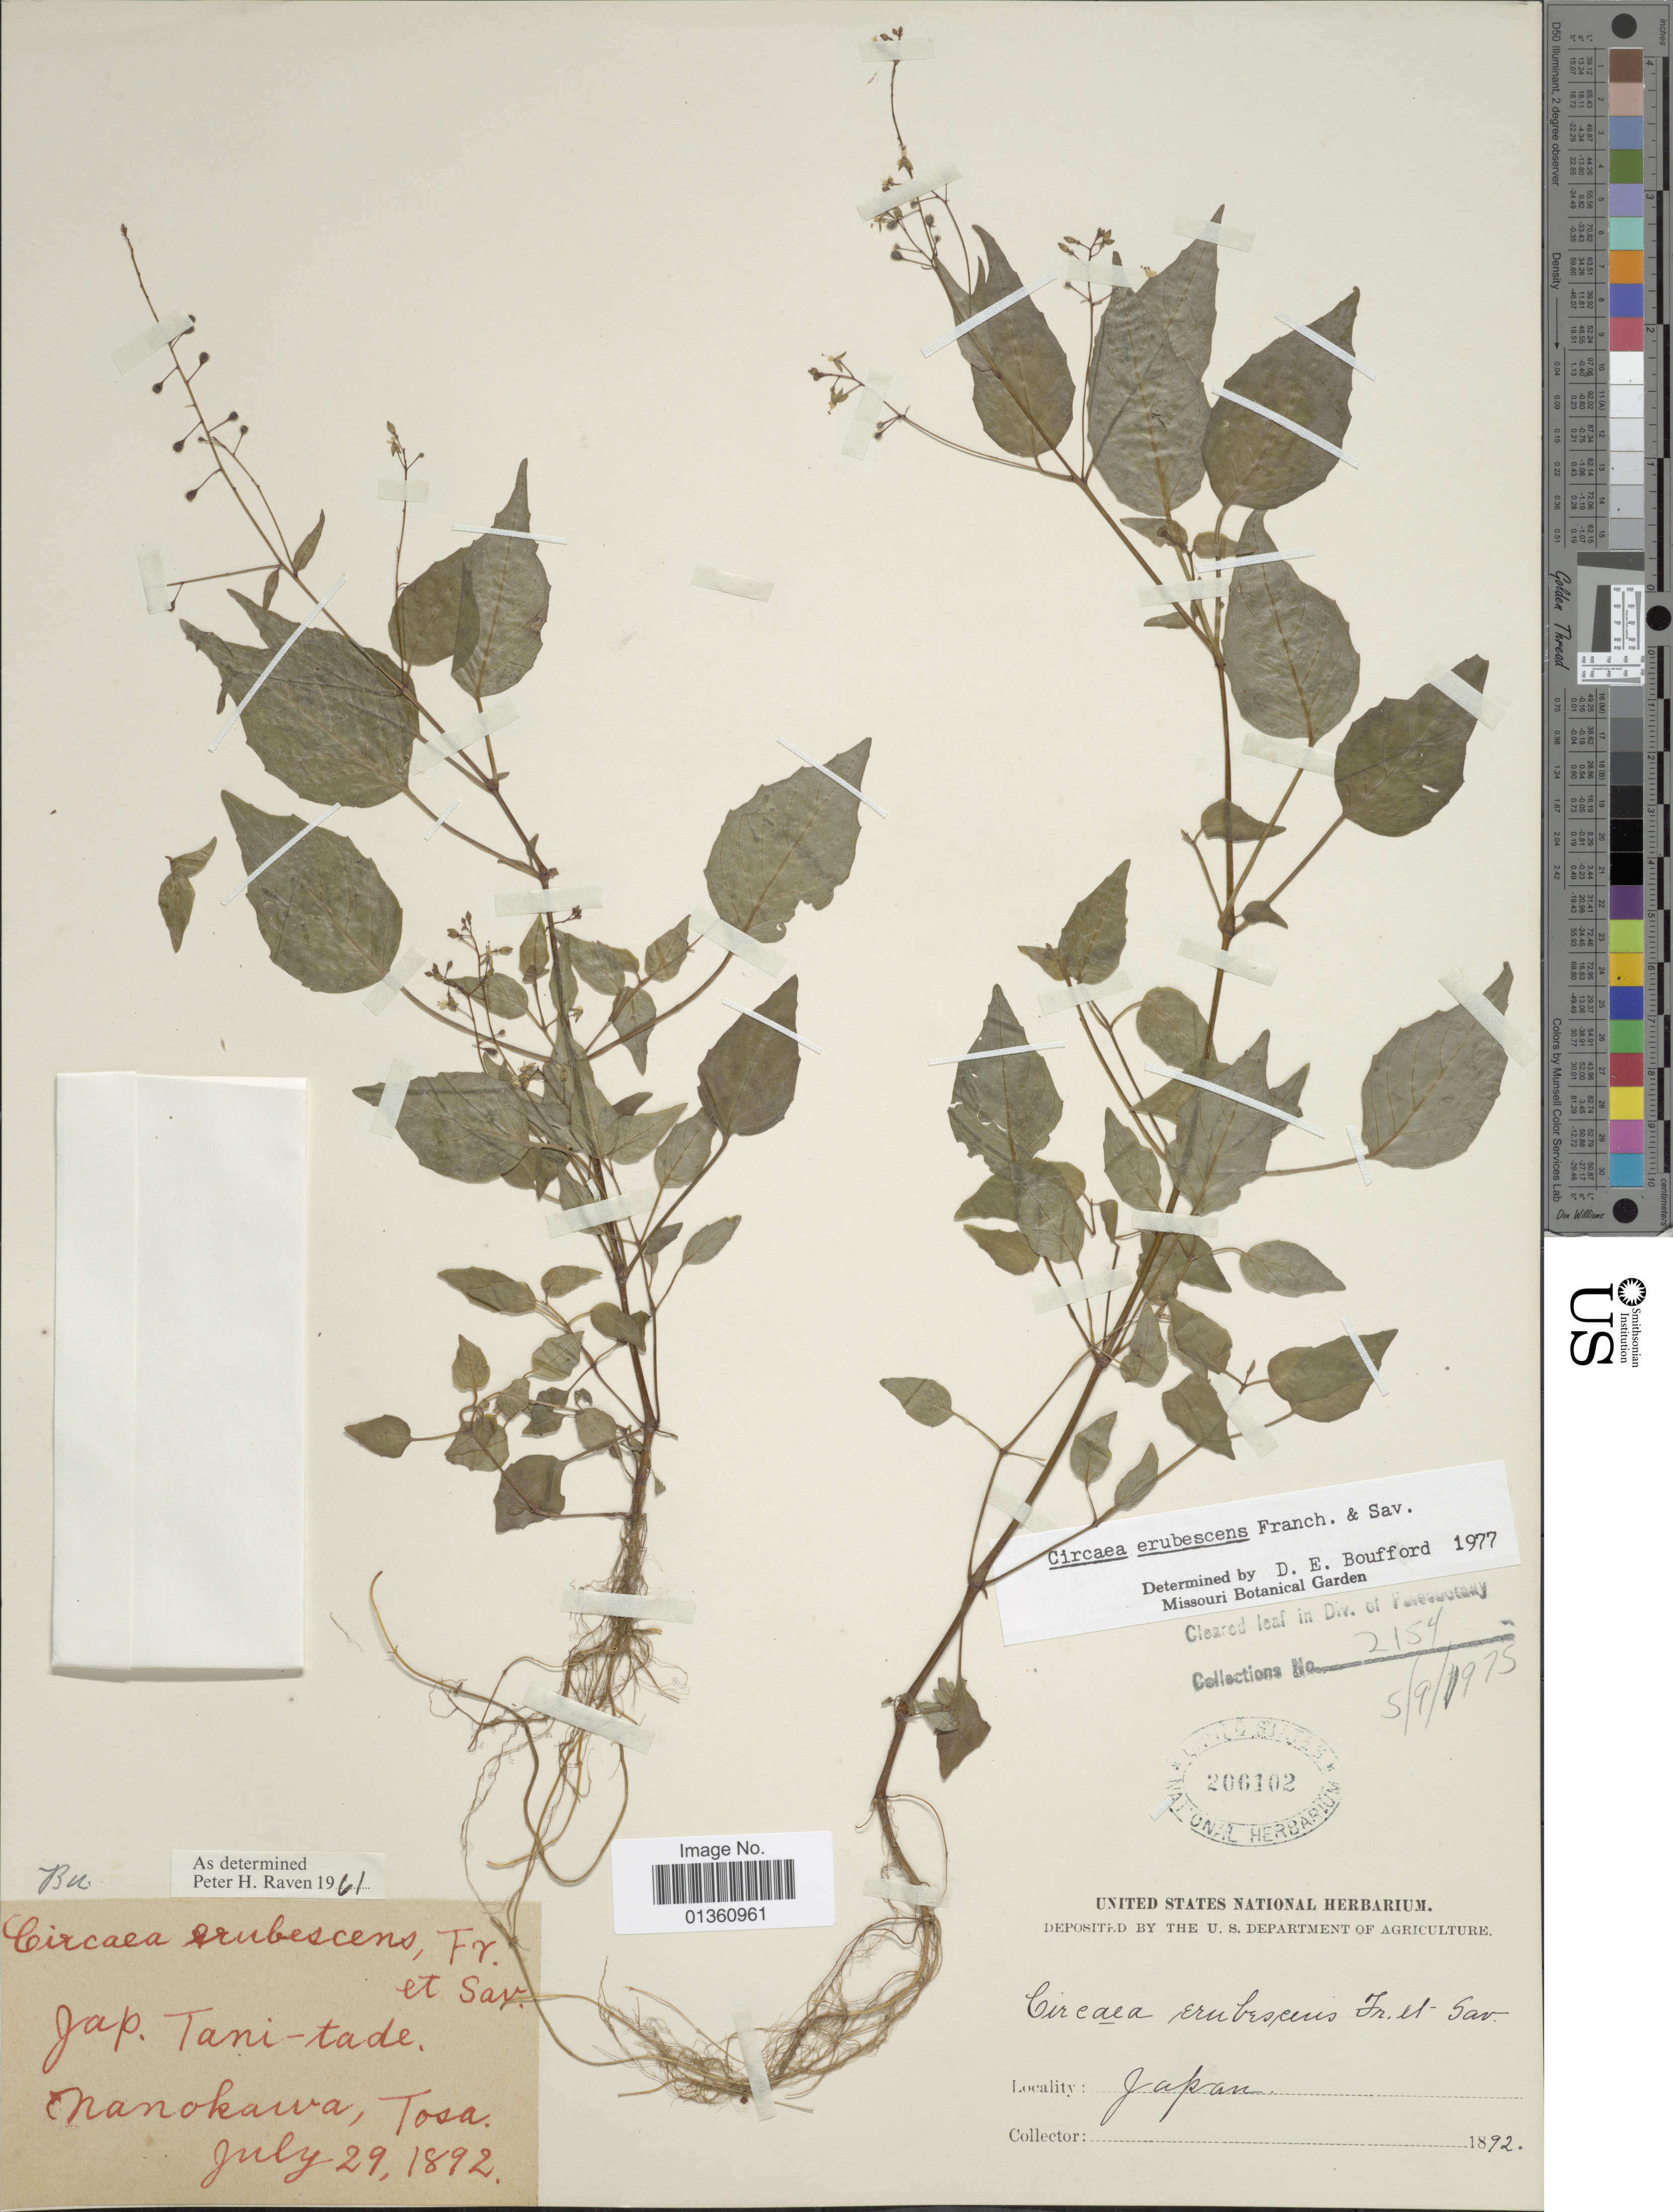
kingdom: Plantae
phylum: Tracheophyta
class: Magnoliopsida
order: Myrtales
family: Onagraceae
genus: Circaea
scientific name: Circaea erubescens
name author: Franch. & Sav.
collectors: U.S. National Herbarium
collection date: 1892-07-29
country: Japan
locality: Nanokawa, Tosa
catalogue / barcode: US 206102